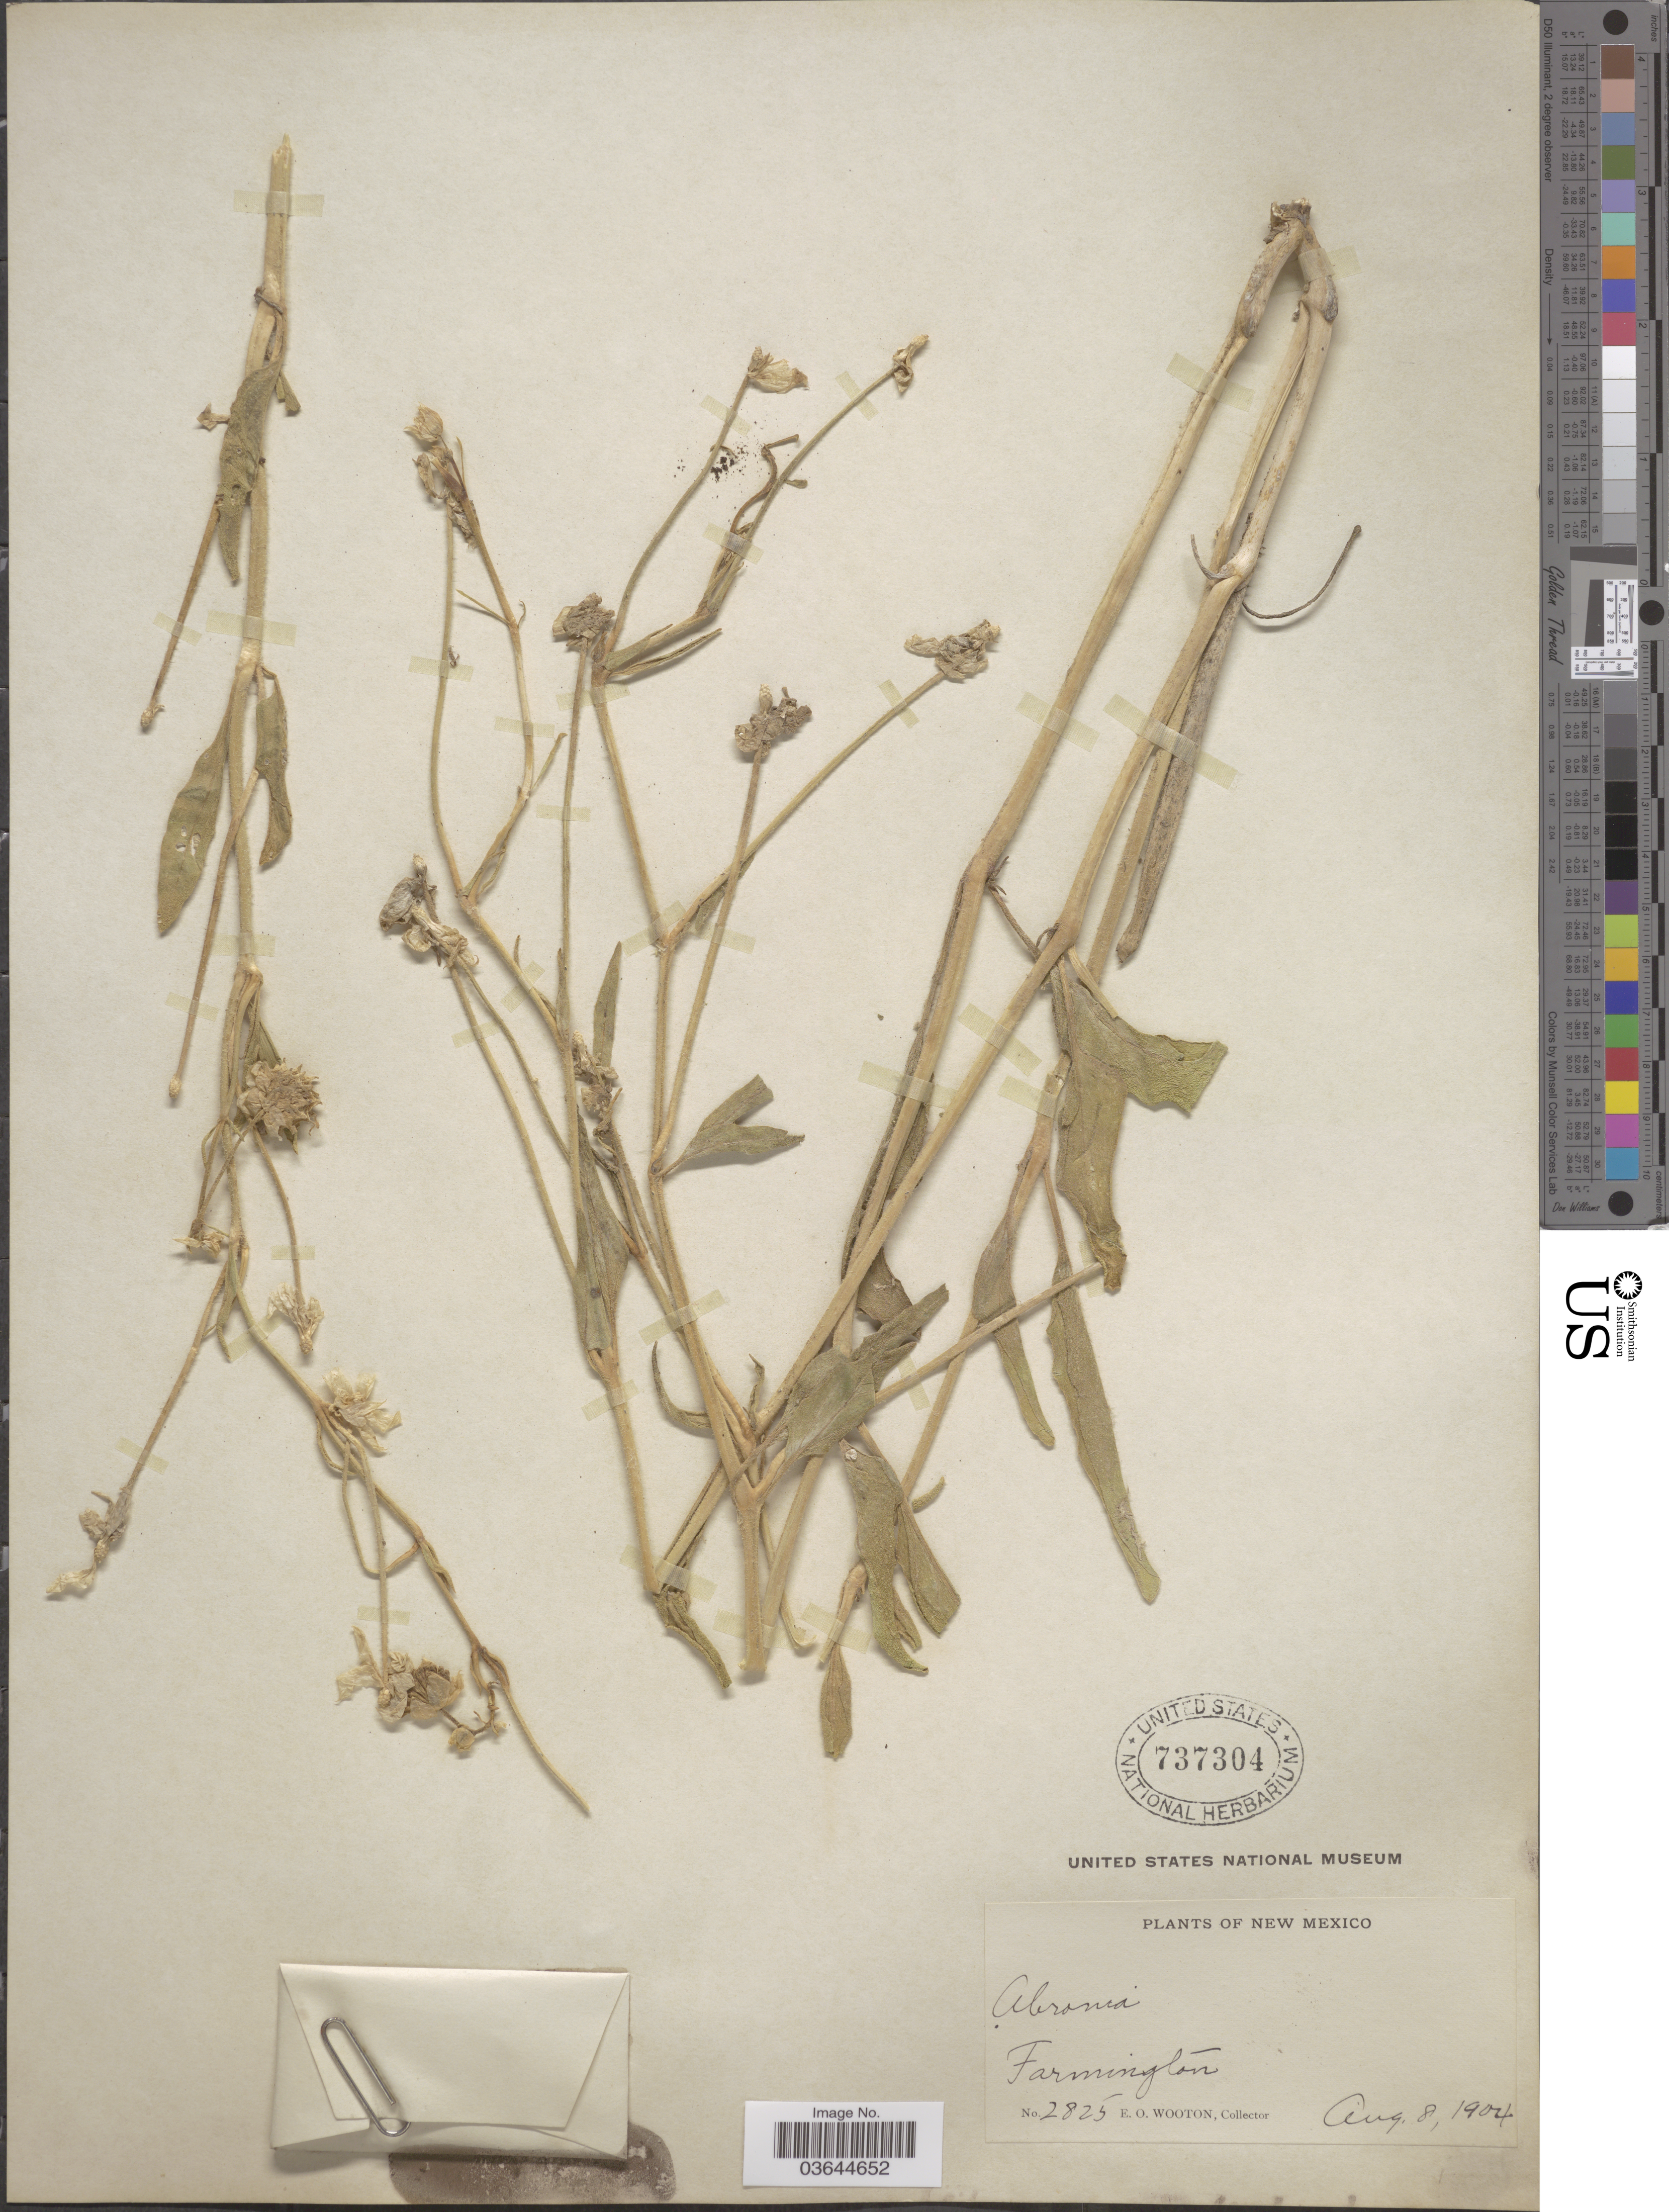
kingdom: Plantae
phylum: Tracheophyta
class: Magnoliopsida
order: Caryophyllales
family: Nyctaginaceae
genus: Abronia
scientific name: Abronia fragrans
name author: Nutt. ex Hook.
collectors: E. O. Wooton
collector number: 2825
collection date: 1904-08-08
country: United States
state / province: New Mexico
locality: Farmington.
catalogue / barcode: US 737304